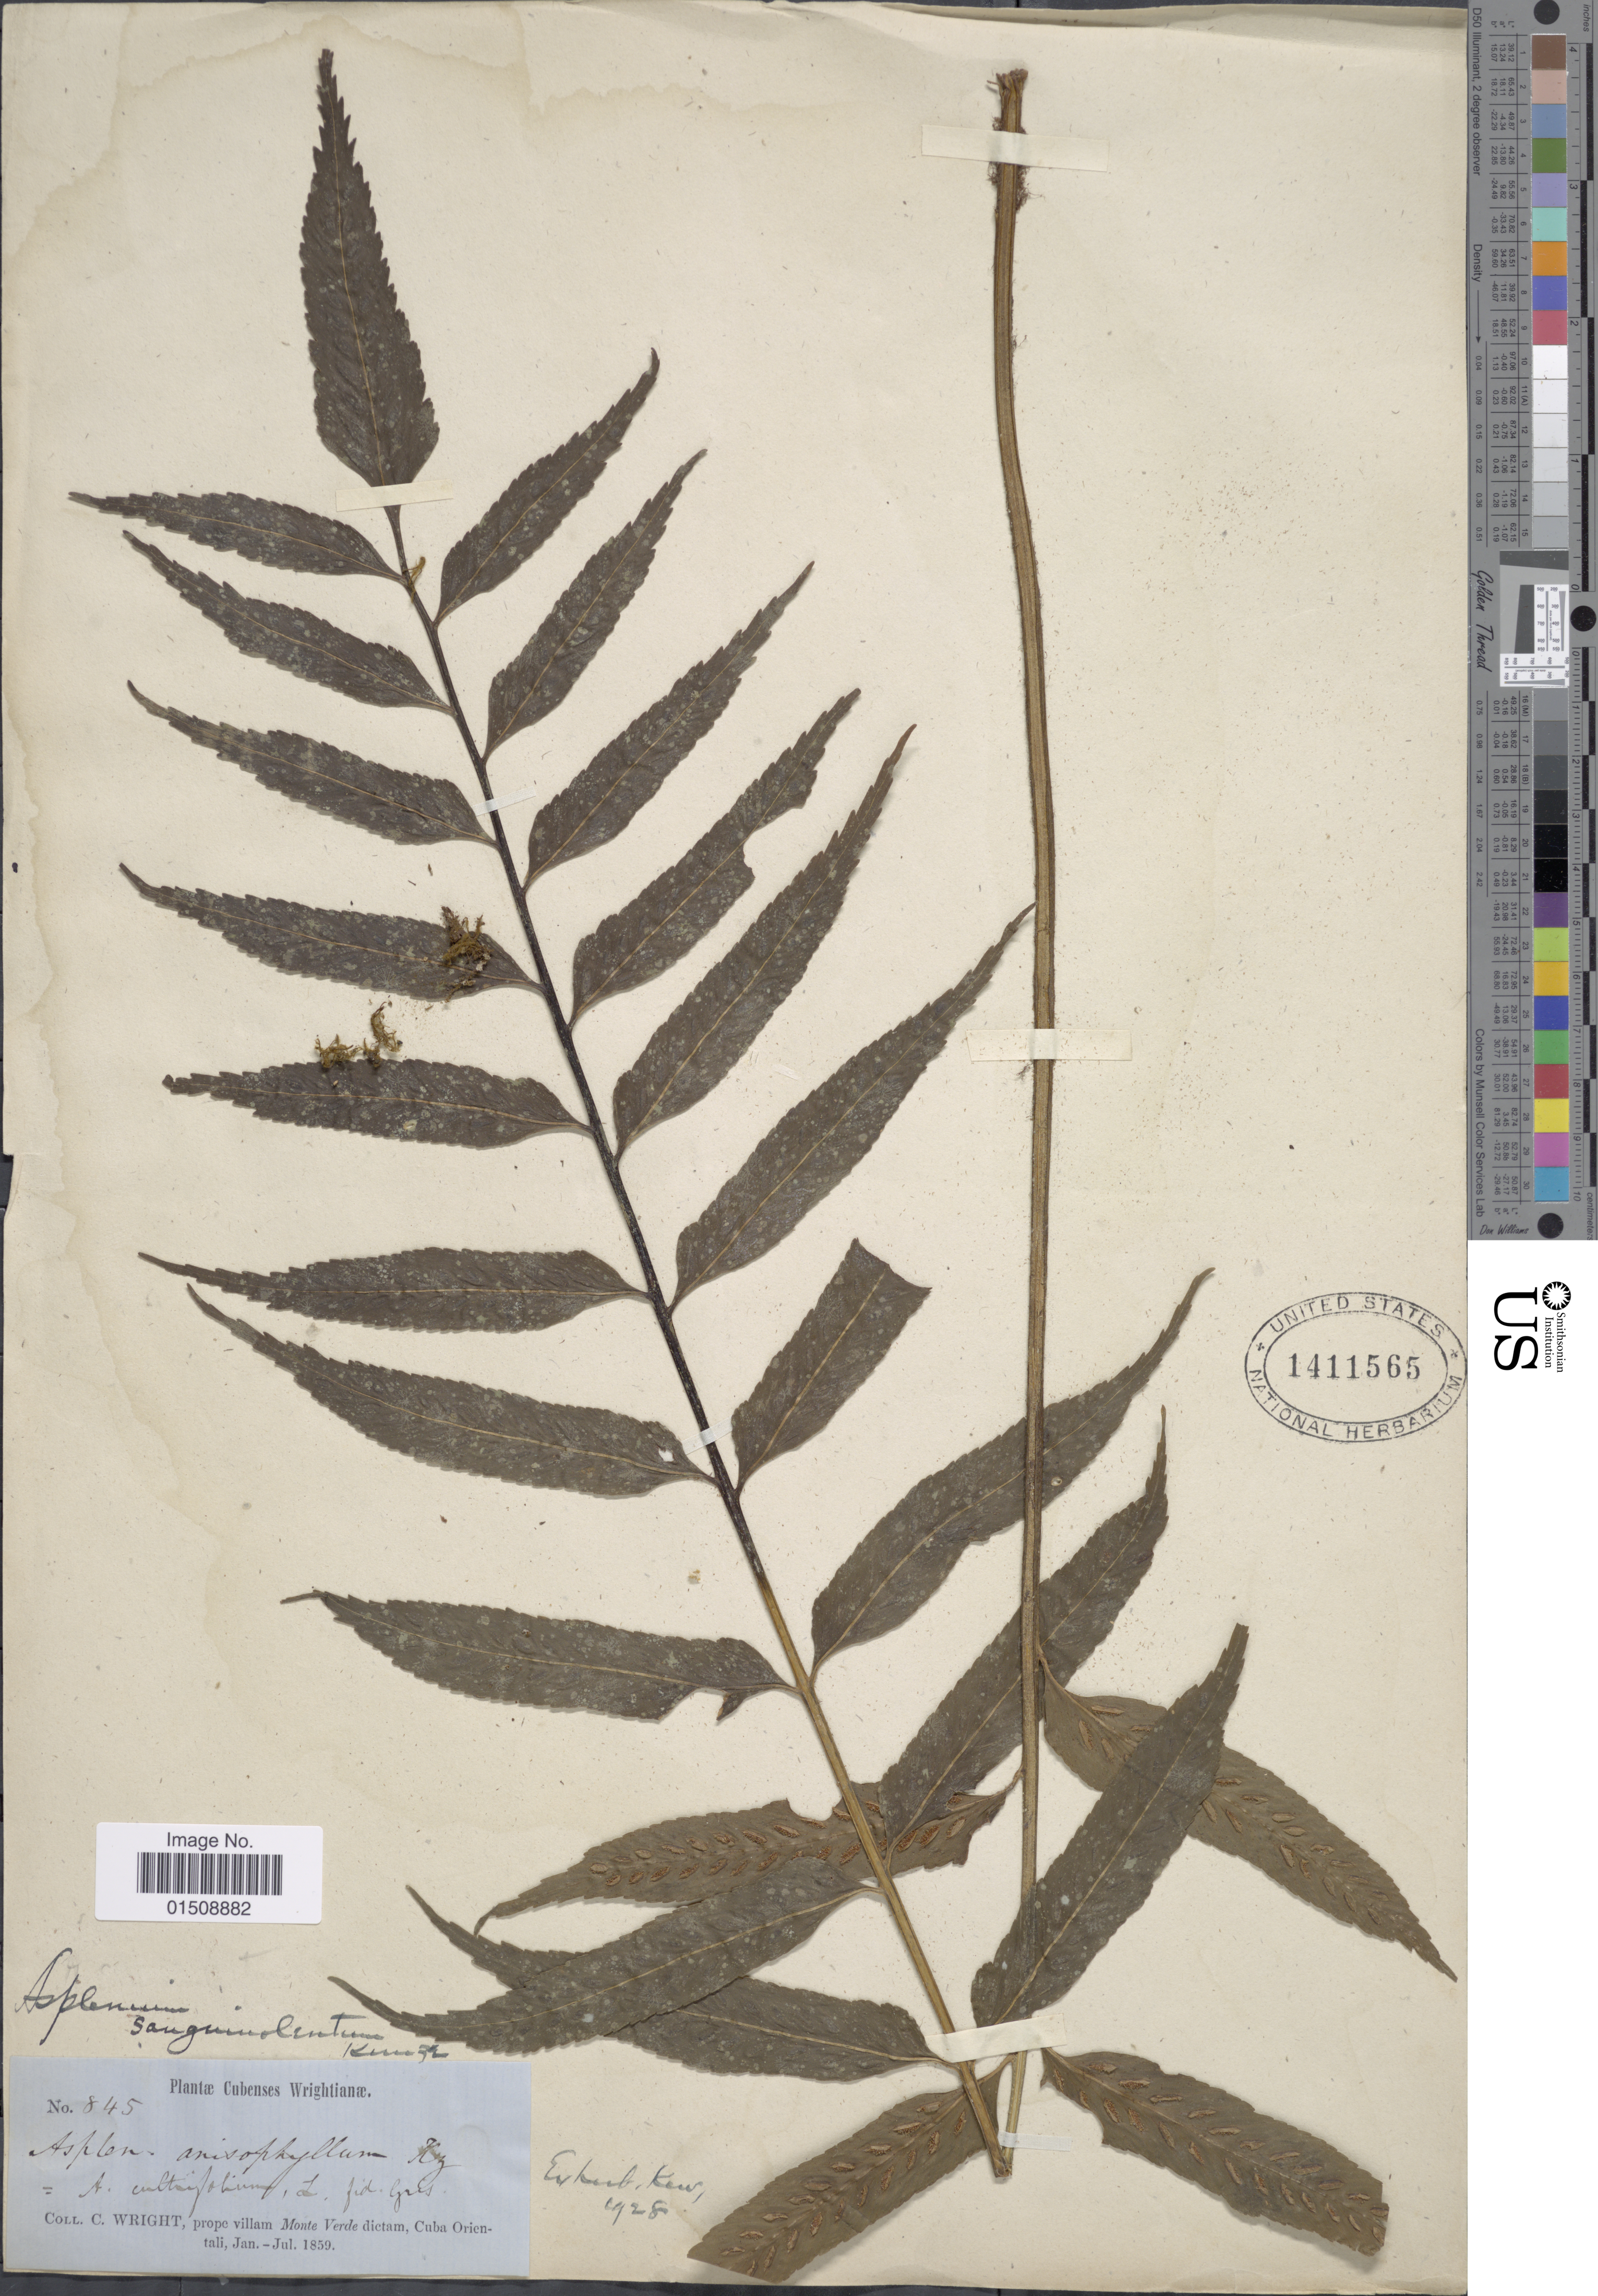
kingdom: Plantae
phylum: Tracheophyta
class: Polypodiopsida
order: Polypodiales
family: Aspleniaceae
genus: Asplenium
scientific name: Asplenium feei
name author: Kunze ex Fée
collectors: C. Wright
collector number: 845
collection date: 1859-01/1859-07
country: Cuba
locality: Cubenses, prope villam Monte Verde dictam, Cuba Orientali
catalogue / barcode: US 1411565